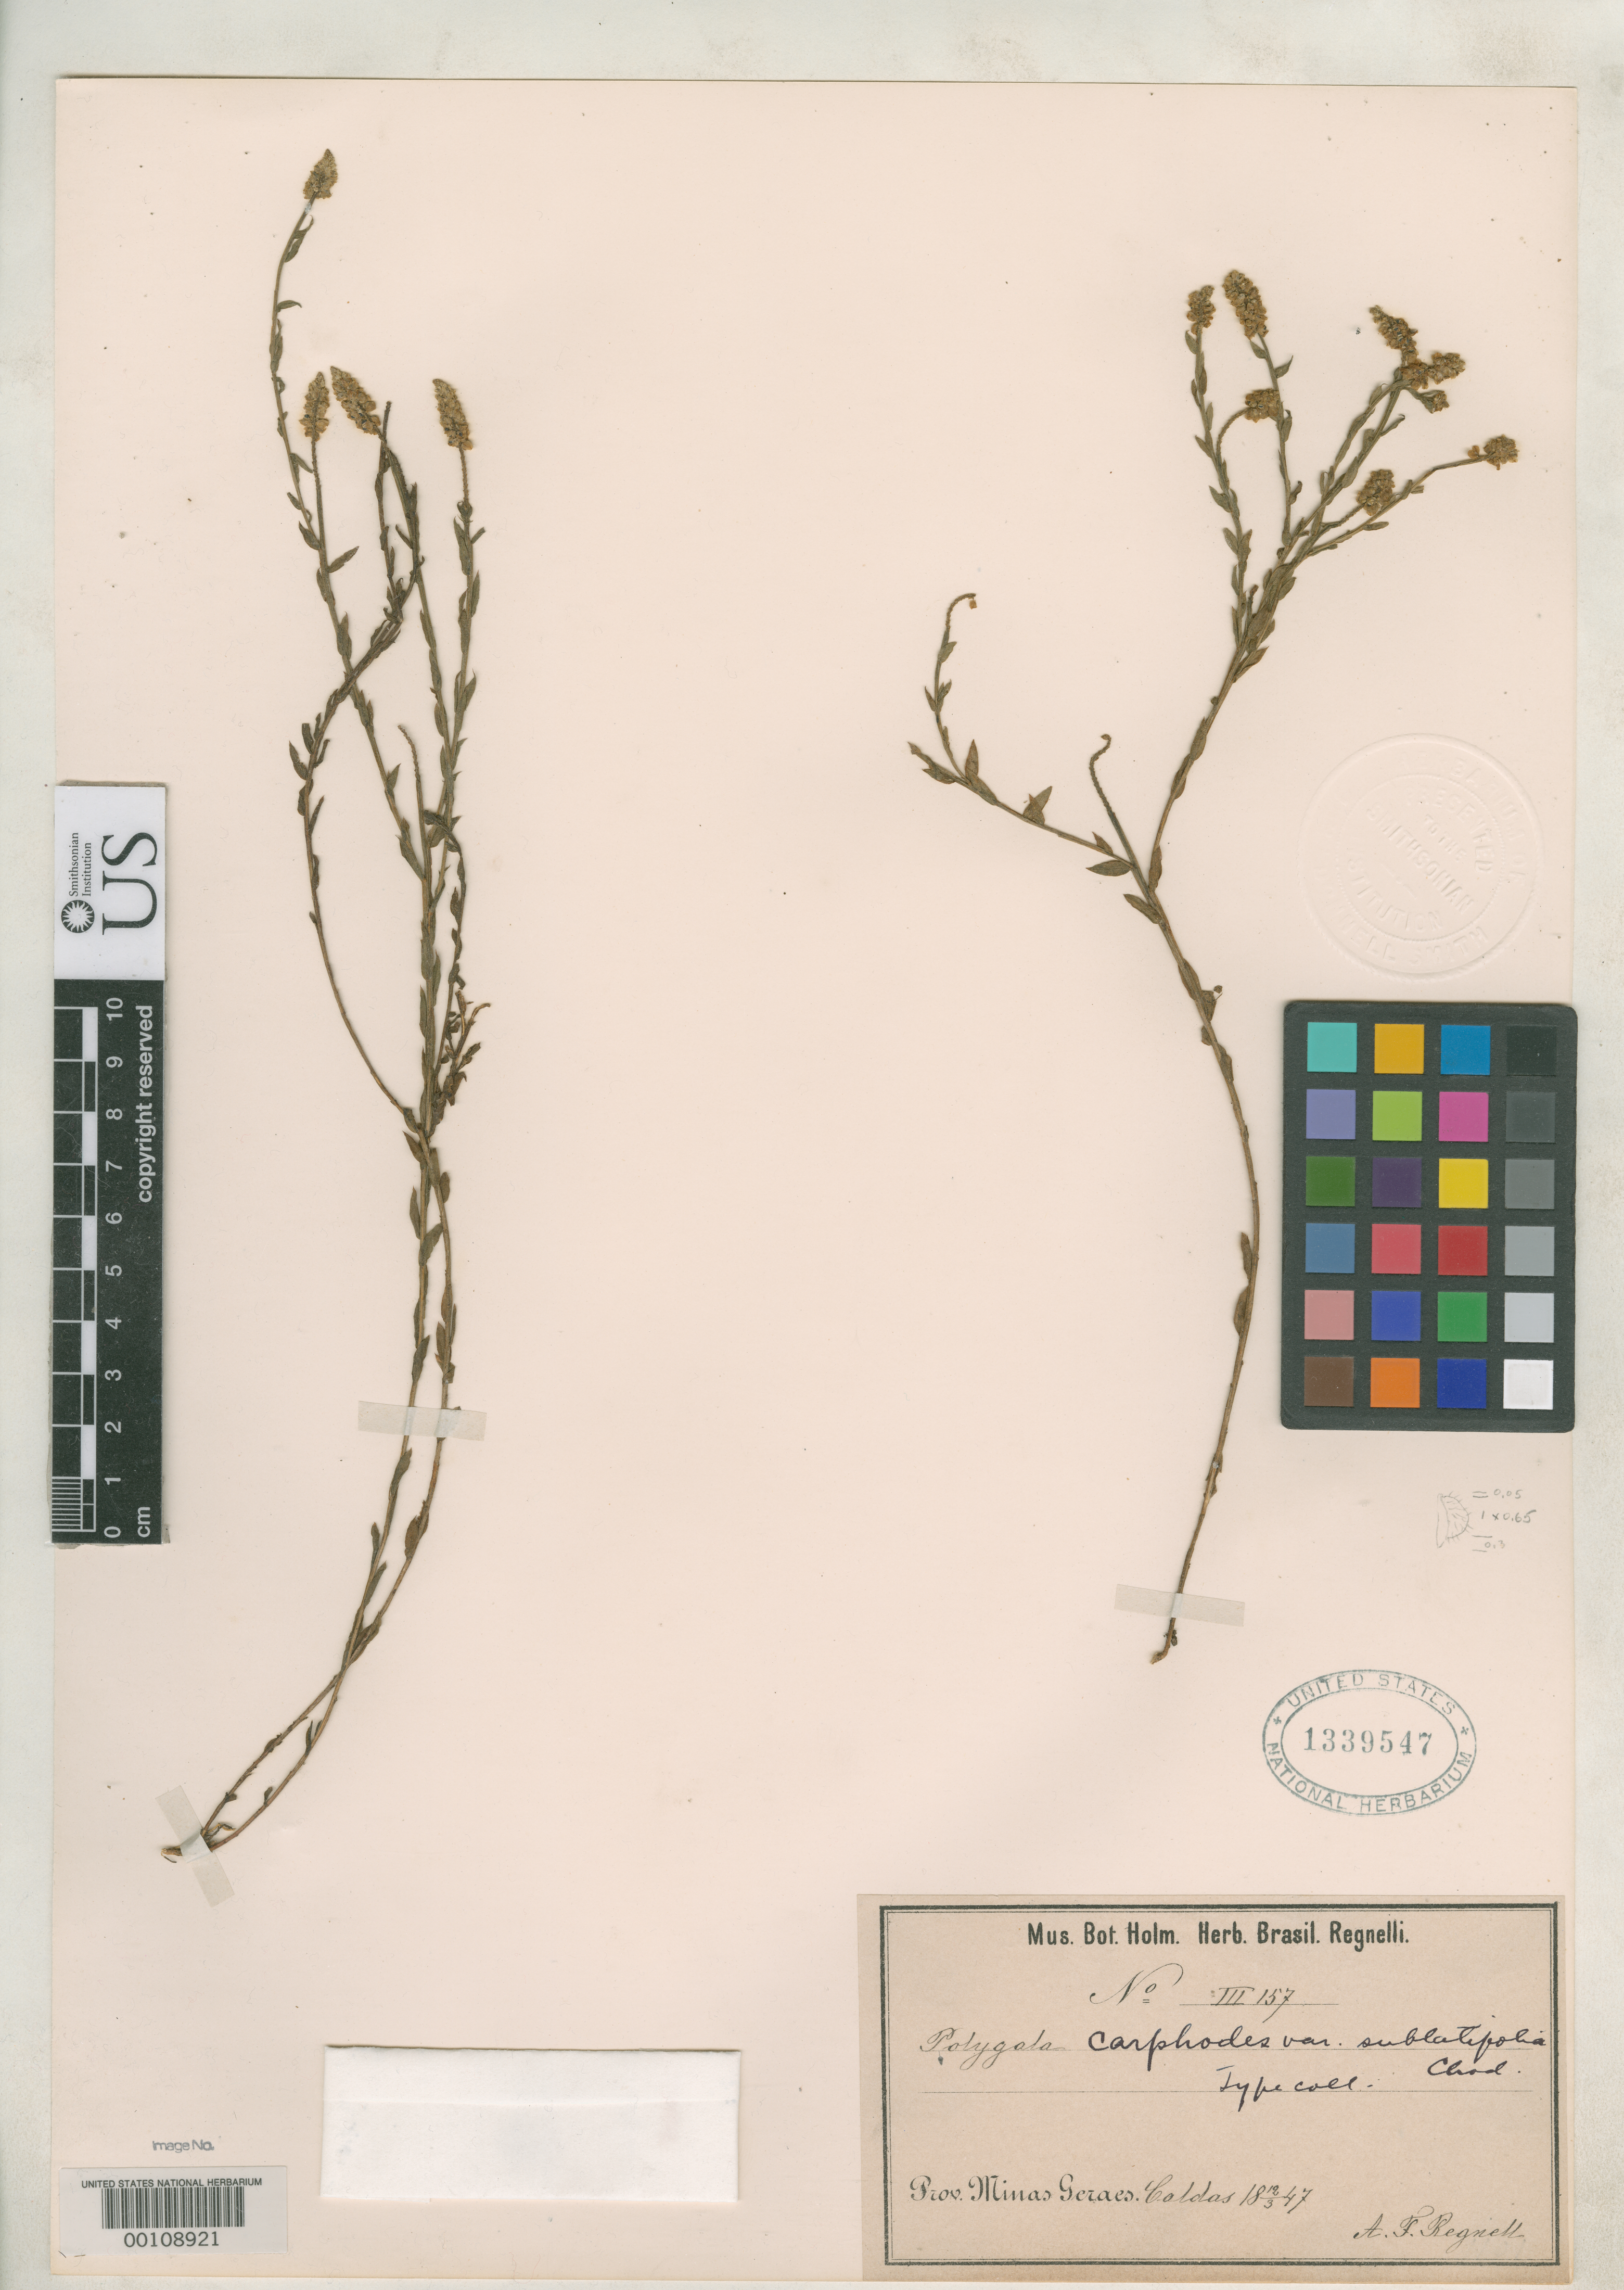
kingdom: Plantae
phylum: Tracheophyta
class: Magnoliopsida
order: Fabales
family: Polygalaceae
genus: Polygala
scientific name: Polygala carphoides var. sublatifolia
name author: Chodat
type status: Type Collection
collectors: A. F. Regnell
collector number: III 157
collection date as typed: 03 Dec 1847 or 12 Mar 1847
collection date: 1847-03-12 or 1847-12-03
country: Brazil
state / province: Minas Gerais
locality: Caldas.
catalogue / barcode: US 1339547